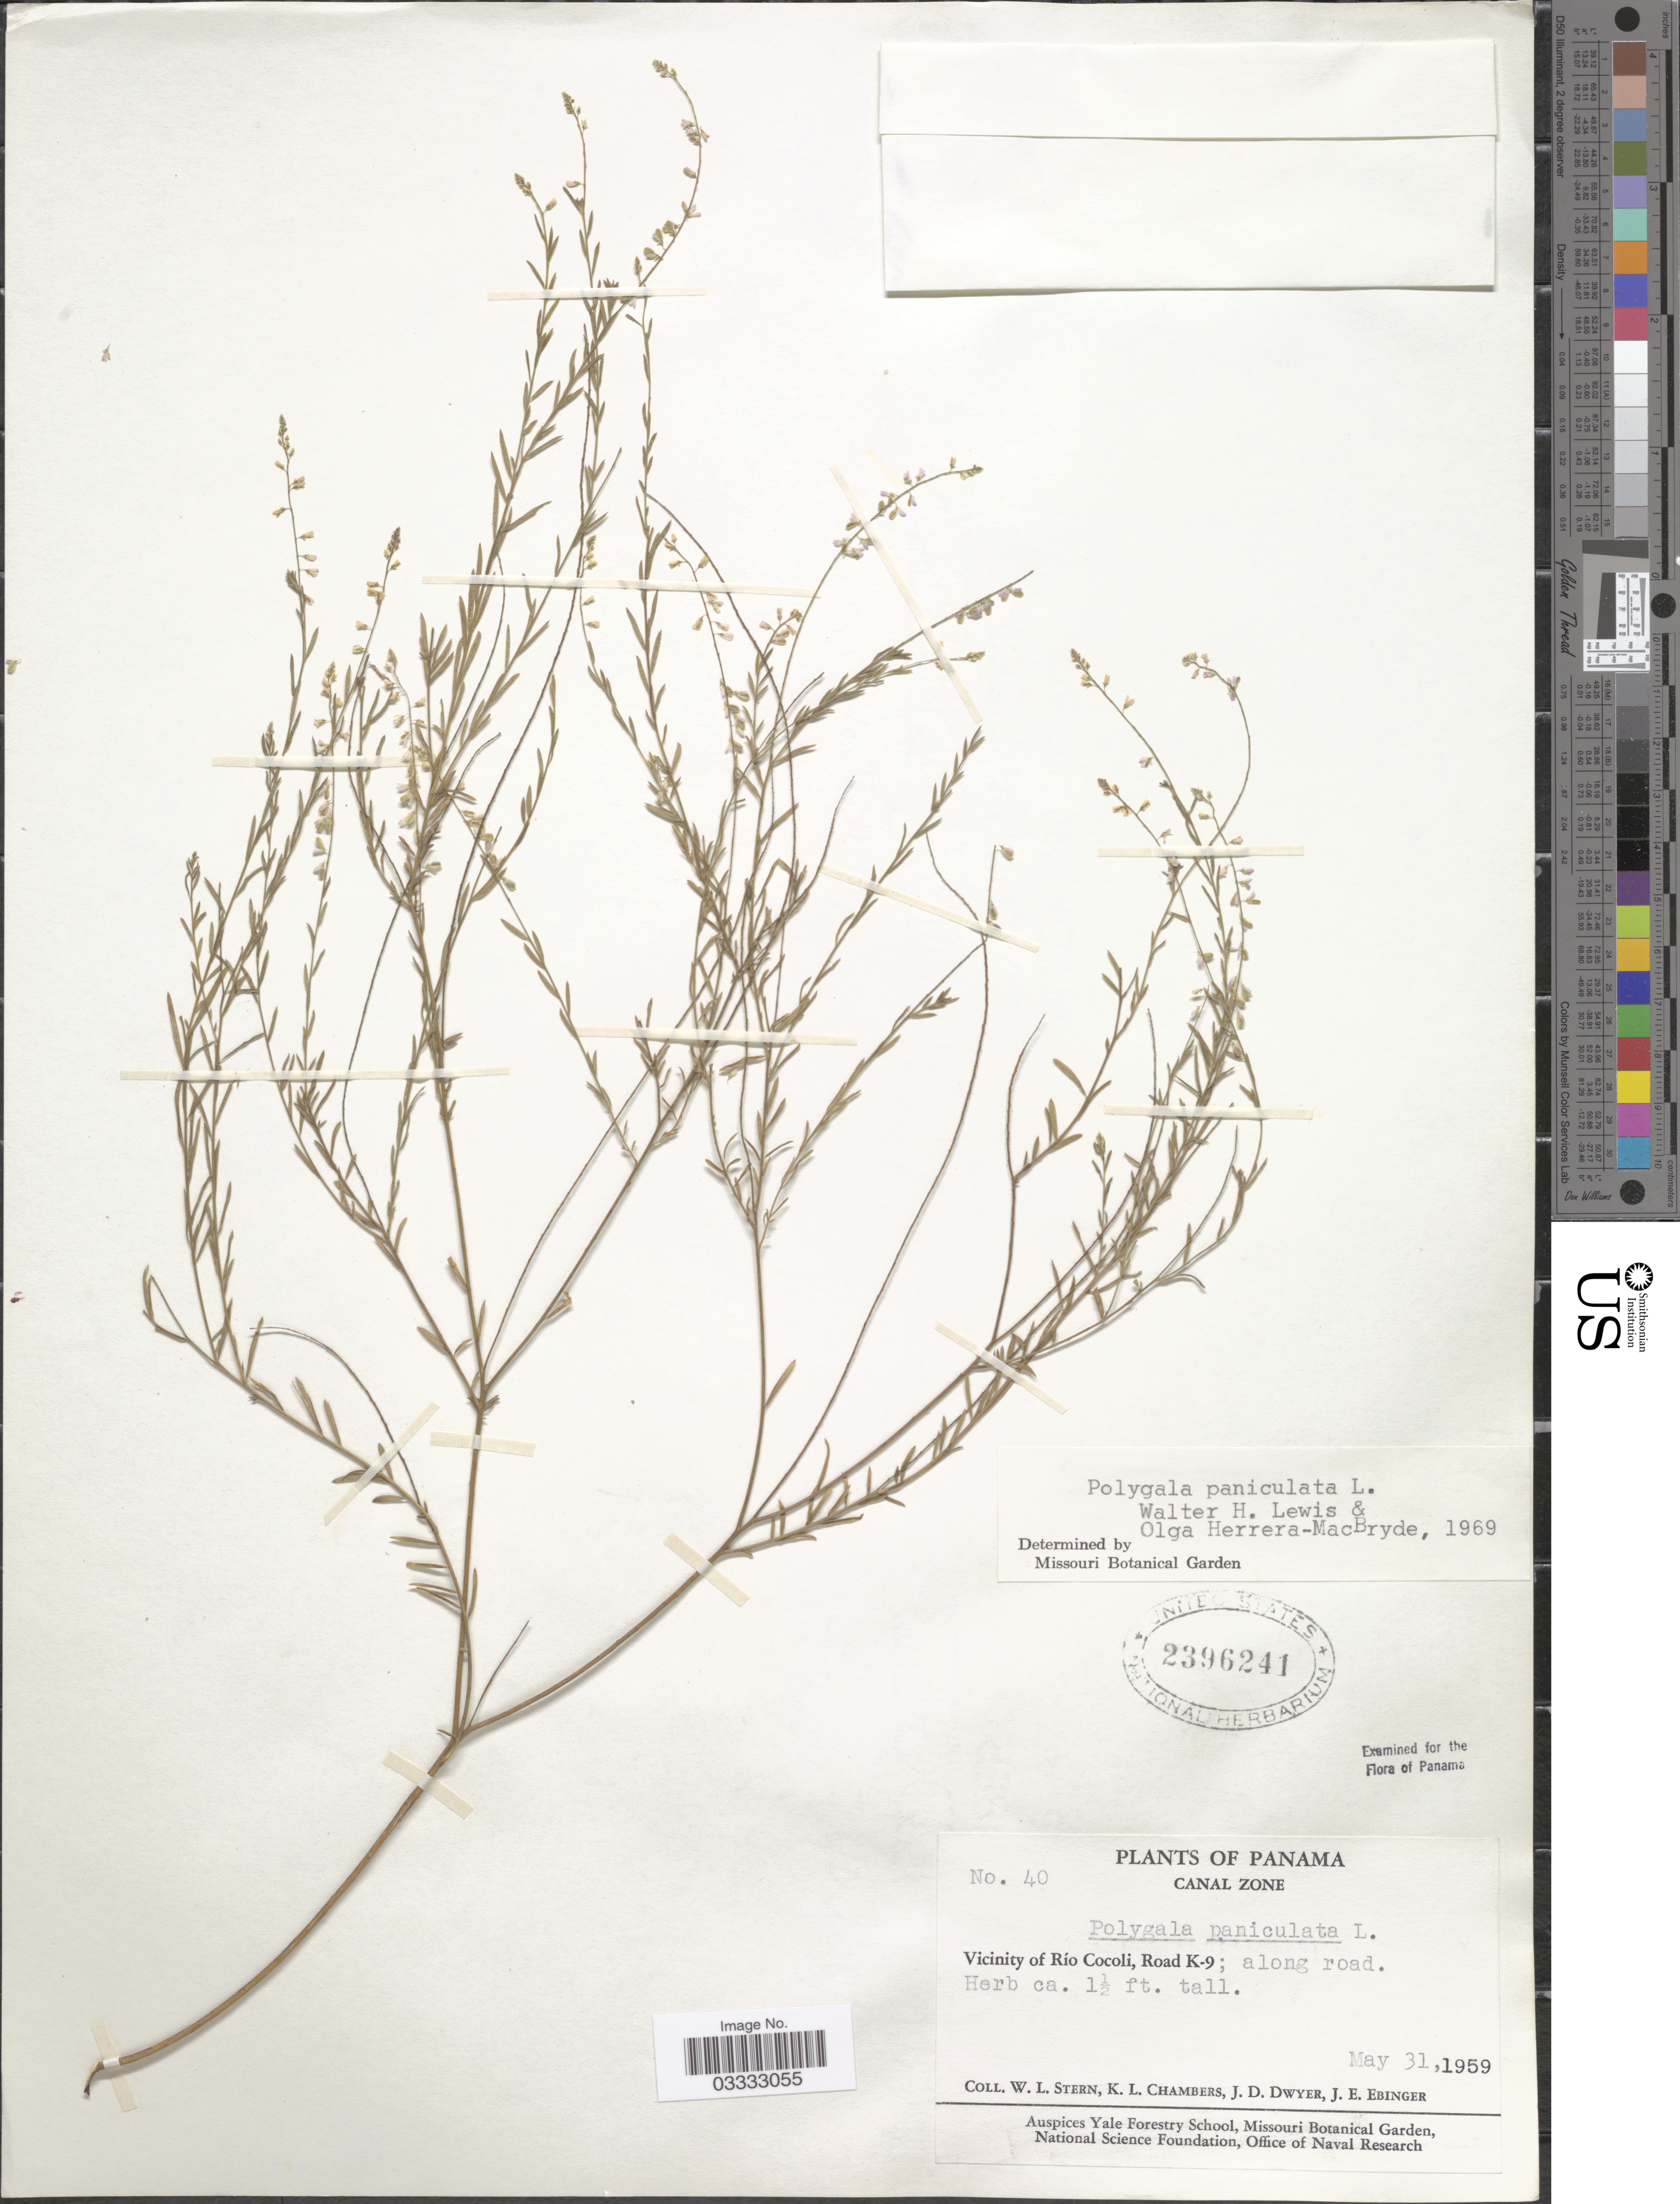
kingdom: Plantae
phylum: Tracheophyta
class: Magnoliopsida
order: Fabales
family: Polygalaceae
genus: Polygala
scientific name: Polygala paniculata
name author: L.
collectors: W. L. Stern, K. Chambers, J. D. Dwyer & J. Ebinger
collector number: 40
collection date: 1959-05-31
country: Panama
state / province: Panamá Oeste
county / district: Canal Zone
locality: Vicinity of Río Cocoli, Road K-9.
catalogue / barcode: US 2396241